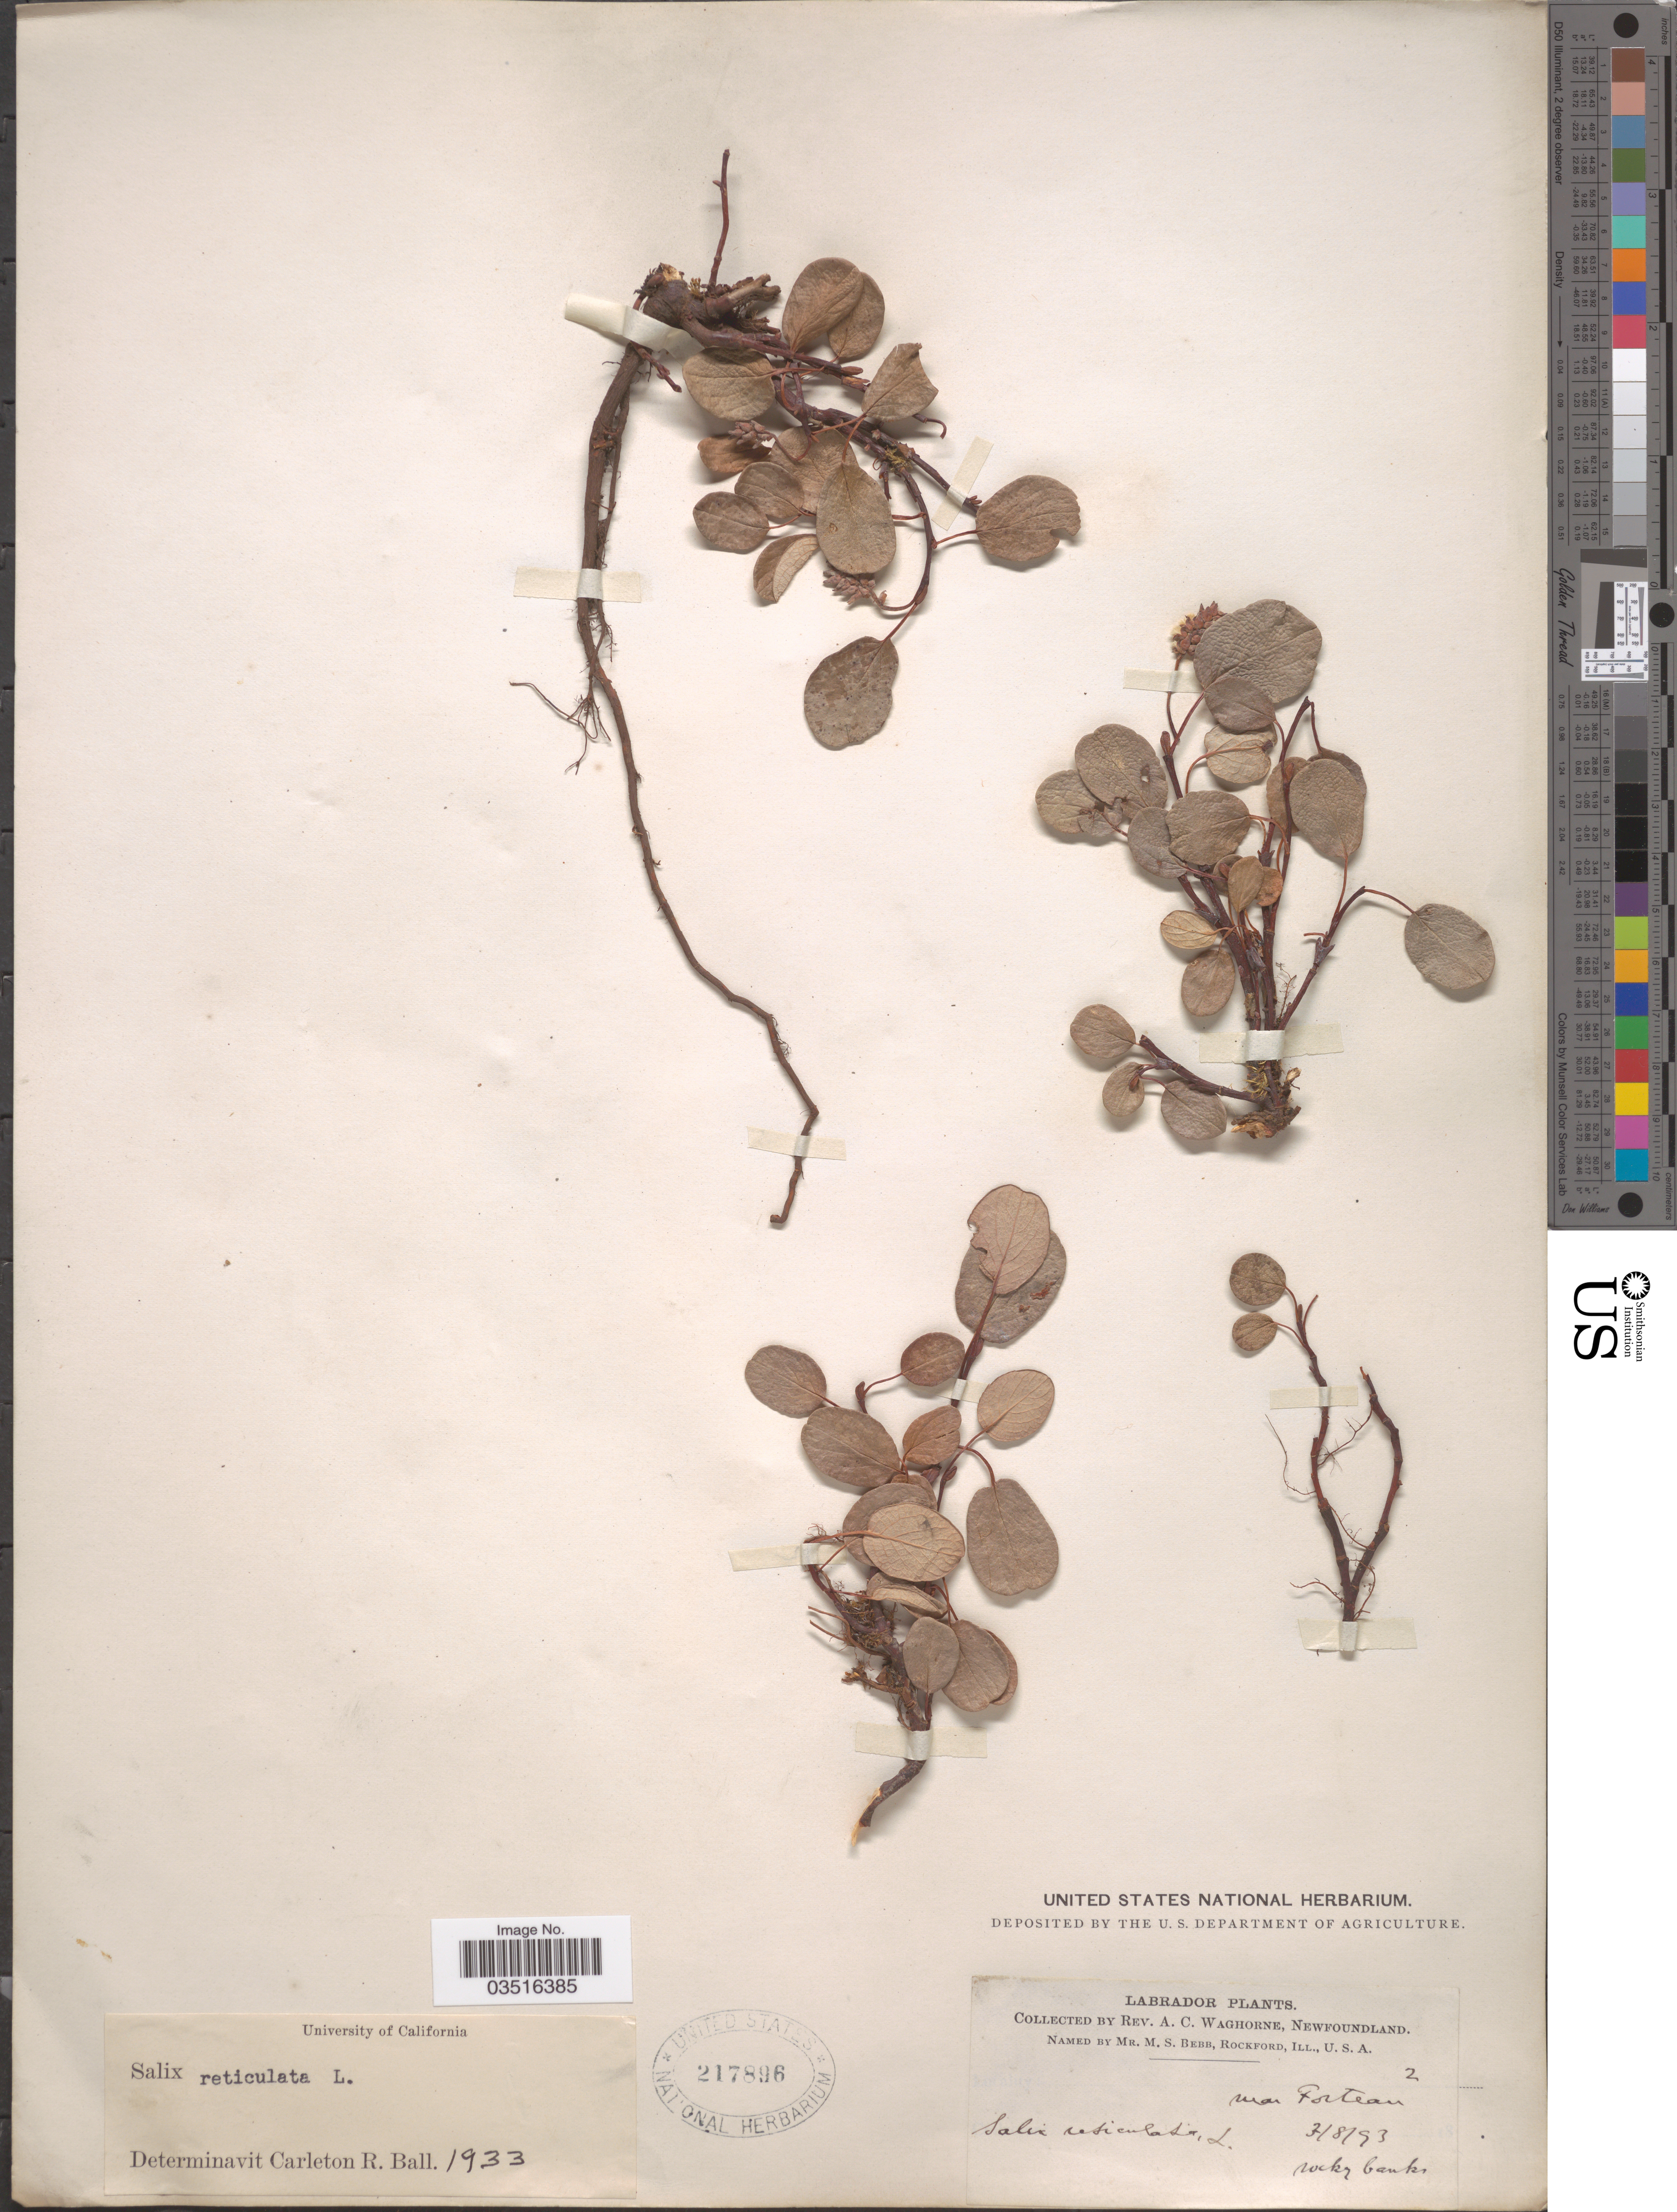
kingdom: Plantae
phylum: Tracheophyta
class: Magnoliopsida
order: Malpighiales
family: Salicaceae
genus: Salix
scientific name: Salix reticulata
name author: L.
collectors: A. Waghorne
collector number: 2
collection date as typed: Transcribed d/m/y: 3/8/93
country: Canada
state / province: Newfoundland and Labrador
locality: Labrador. Near Forteau.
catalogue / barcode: US 217896